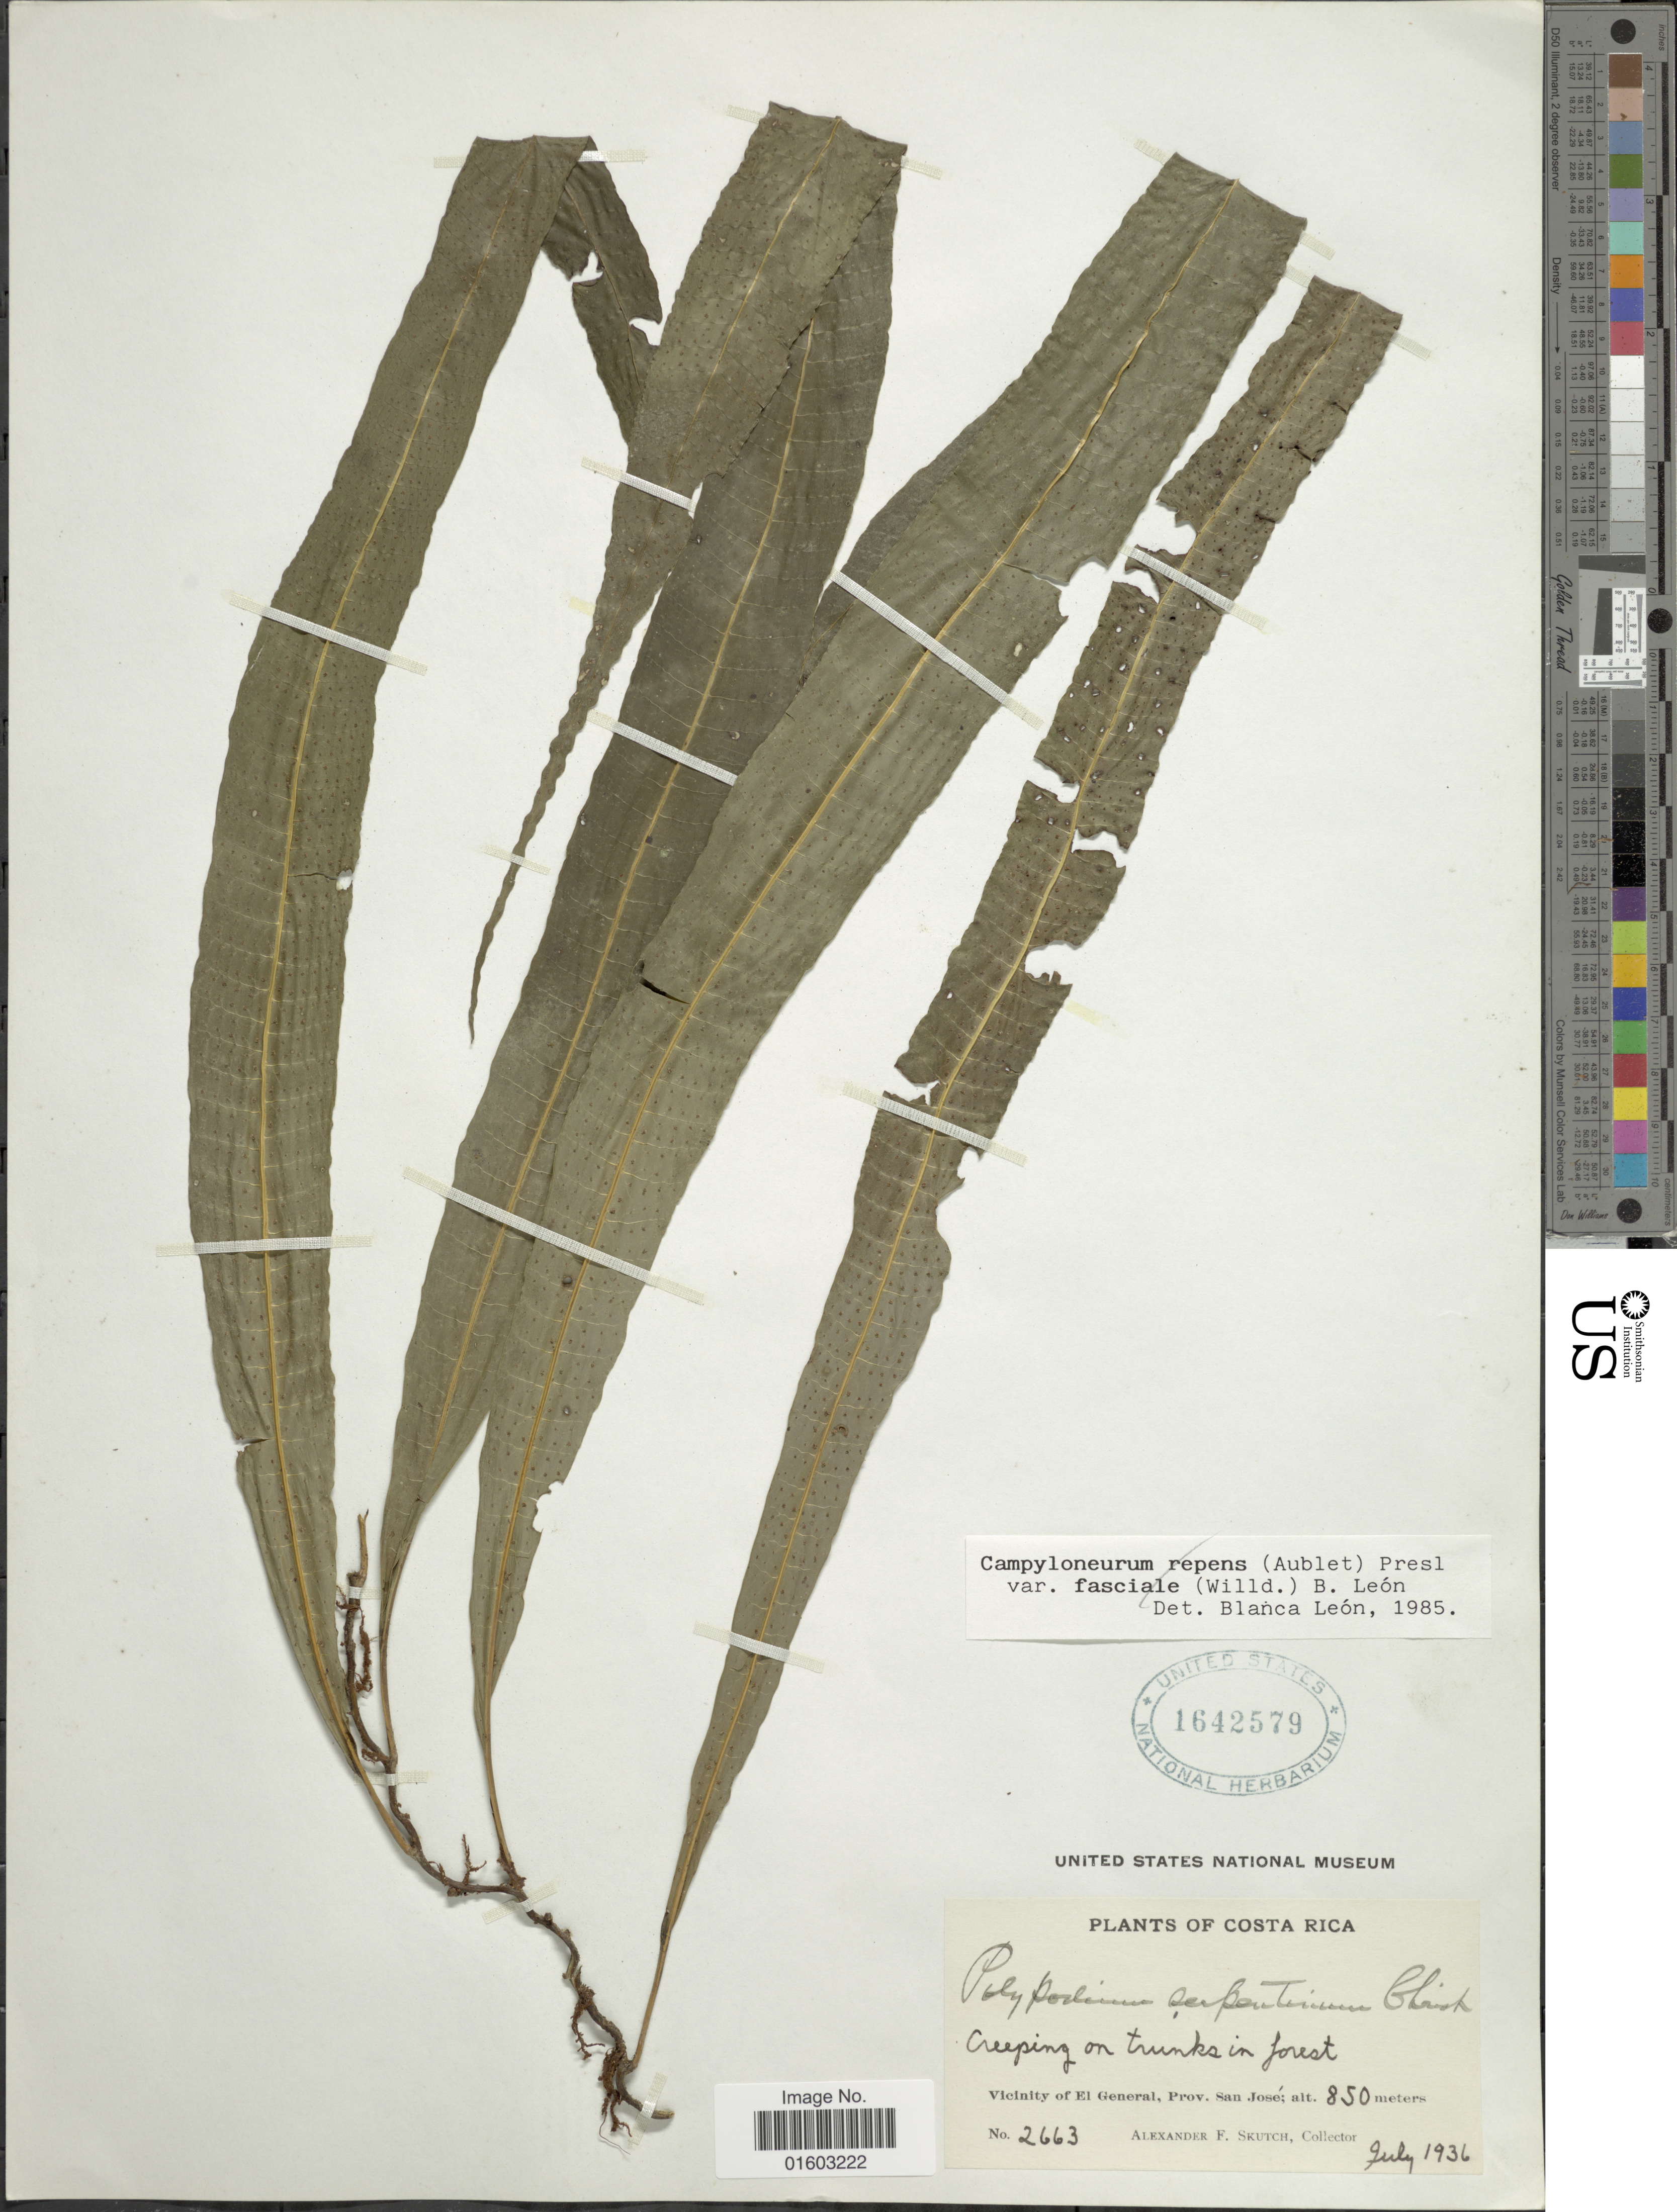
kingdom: Plantae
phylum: Tracheophyta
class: Polypodiopsida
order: Polypodiales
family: Polypodiaceae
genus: Campyloneurum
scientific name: Campyloneurum serpentinum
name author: (Christ) Ching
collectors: A. F. Skutch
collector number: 2663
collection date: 1936-07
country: Costa Rica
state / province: San José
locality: Vicinity of El General, Prov. San Jose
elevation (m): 850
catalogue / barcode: US 1642579